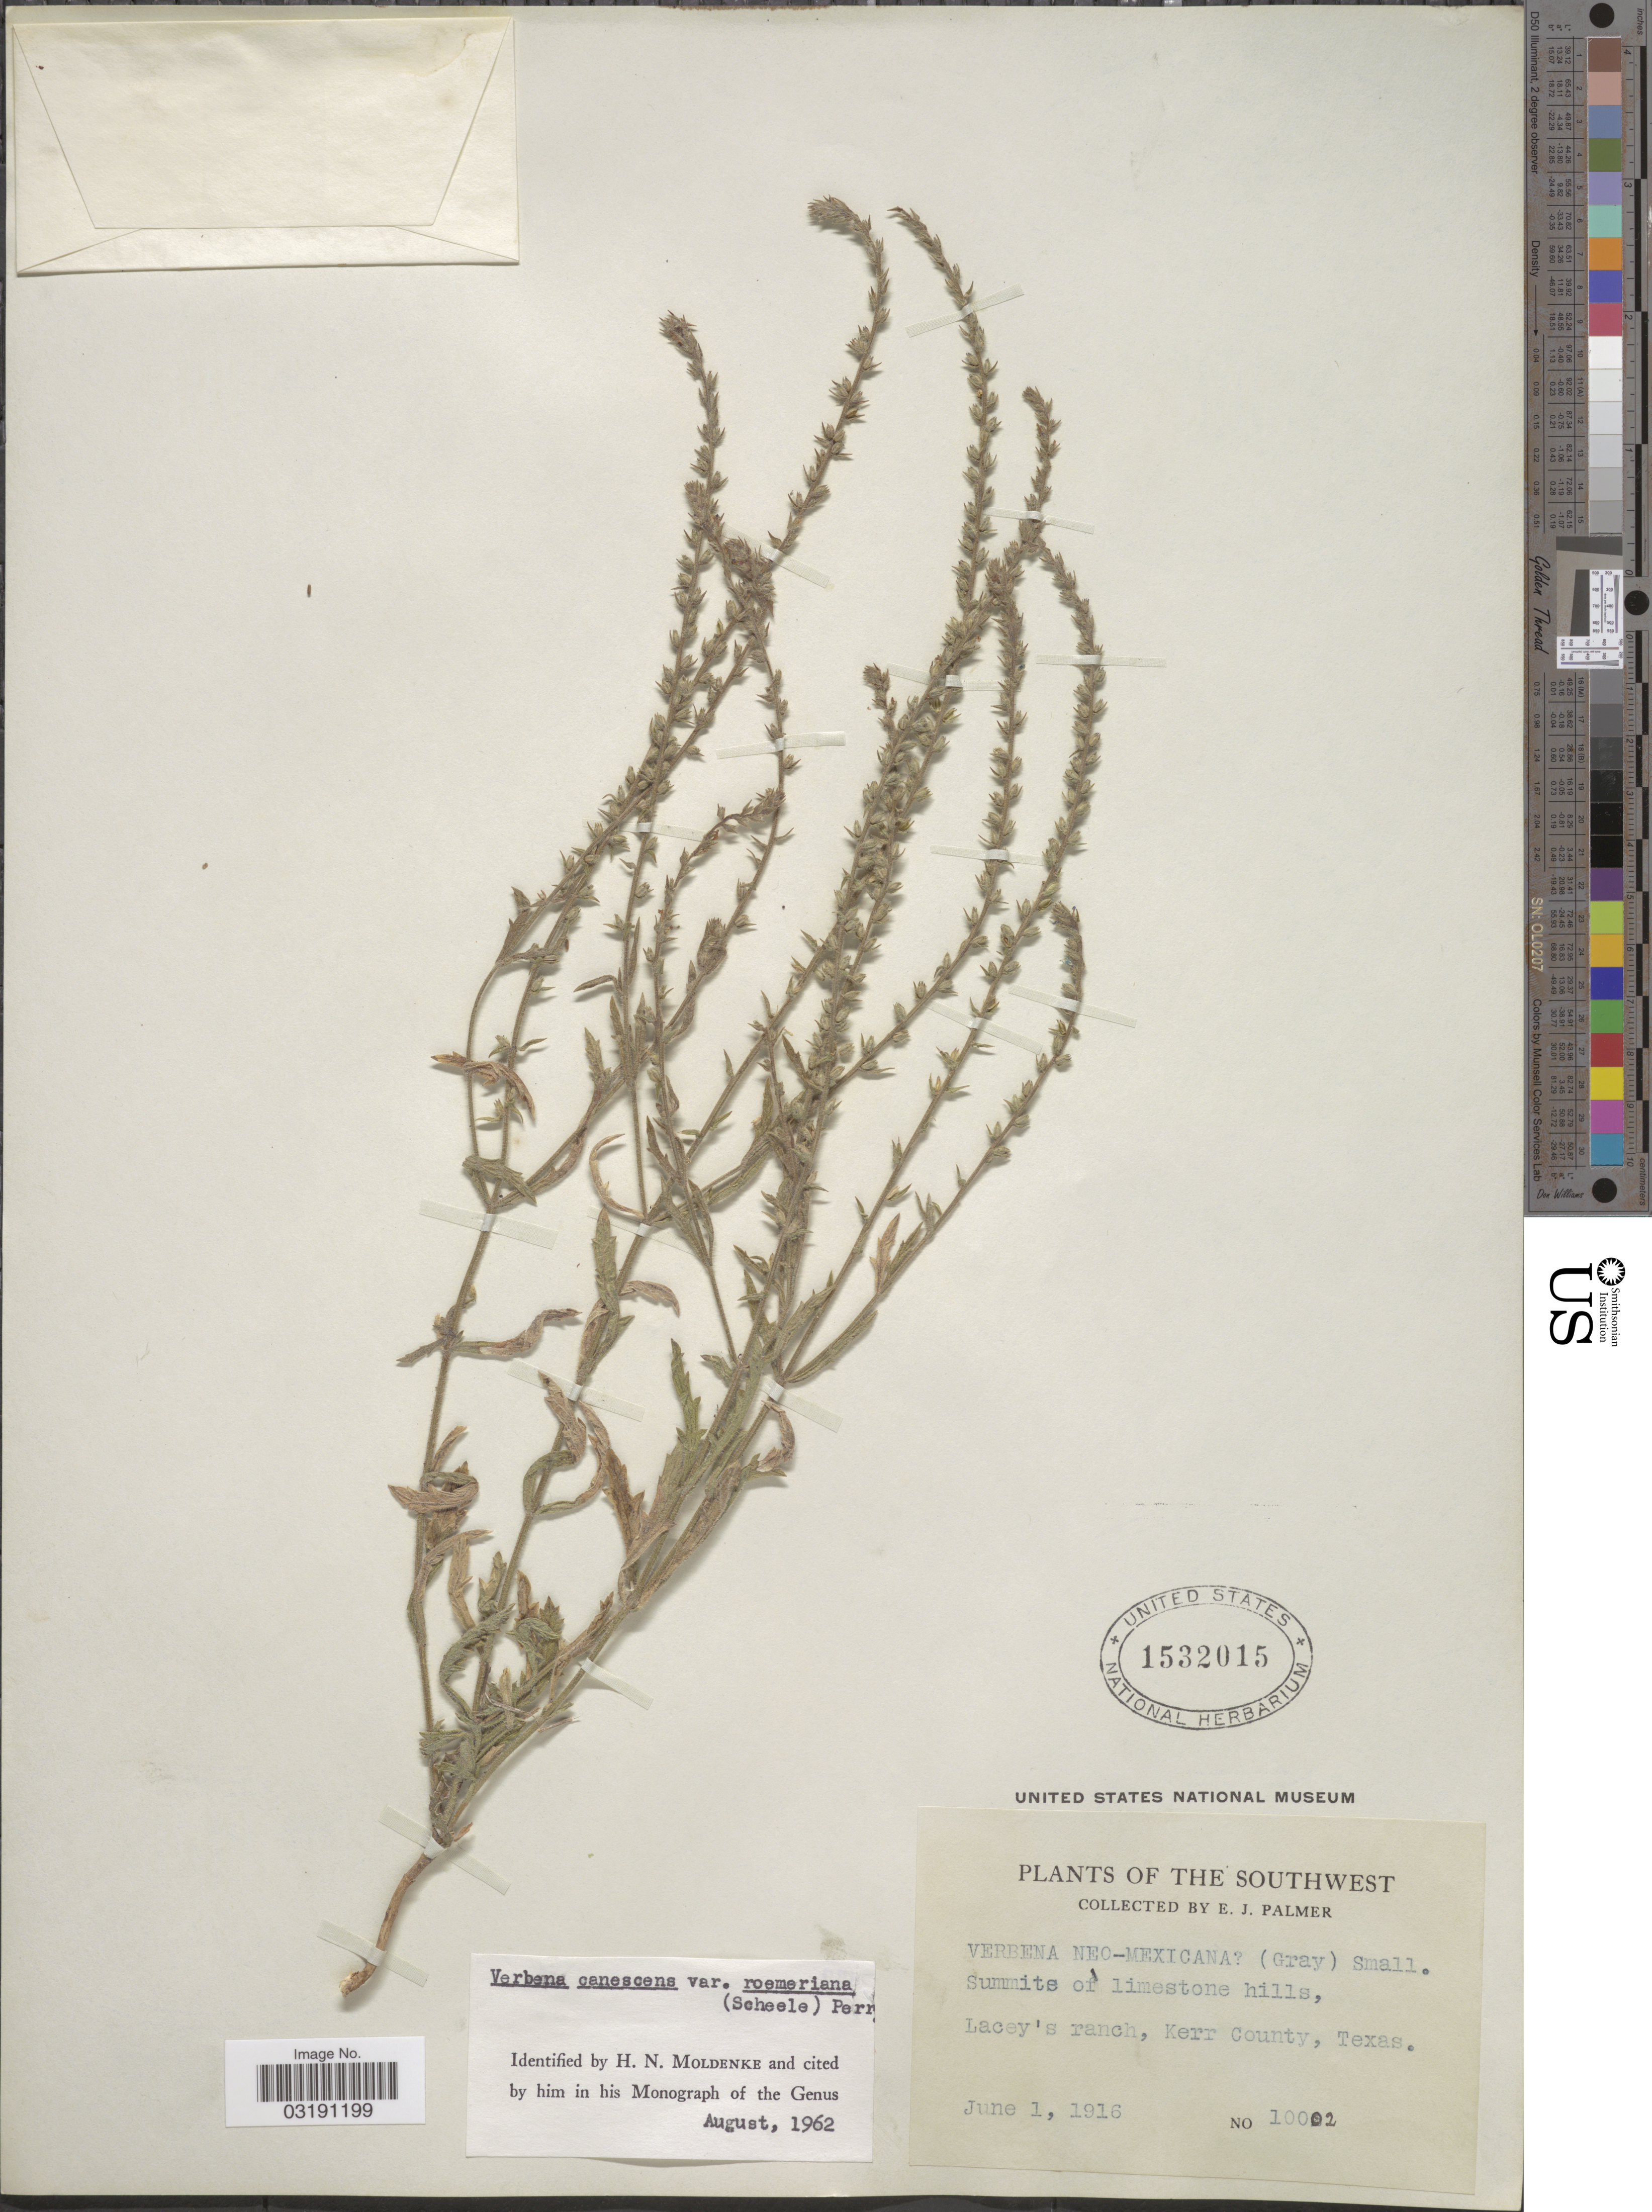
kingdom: Plantae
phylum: Tracheophyta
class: Magnoliopsida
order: Lamiales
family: Verbenaceae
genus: Verbena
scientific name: Verbena canescens var. roemeriana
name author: (Scheele) L.M. Perry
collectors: E. J. Palmer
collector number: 10002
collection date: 1916-06-01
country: United States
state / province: Texas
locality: The Southwest. Summits of limestone hills, Lacey's ranch, Kerr County.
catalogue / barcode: US 1532015